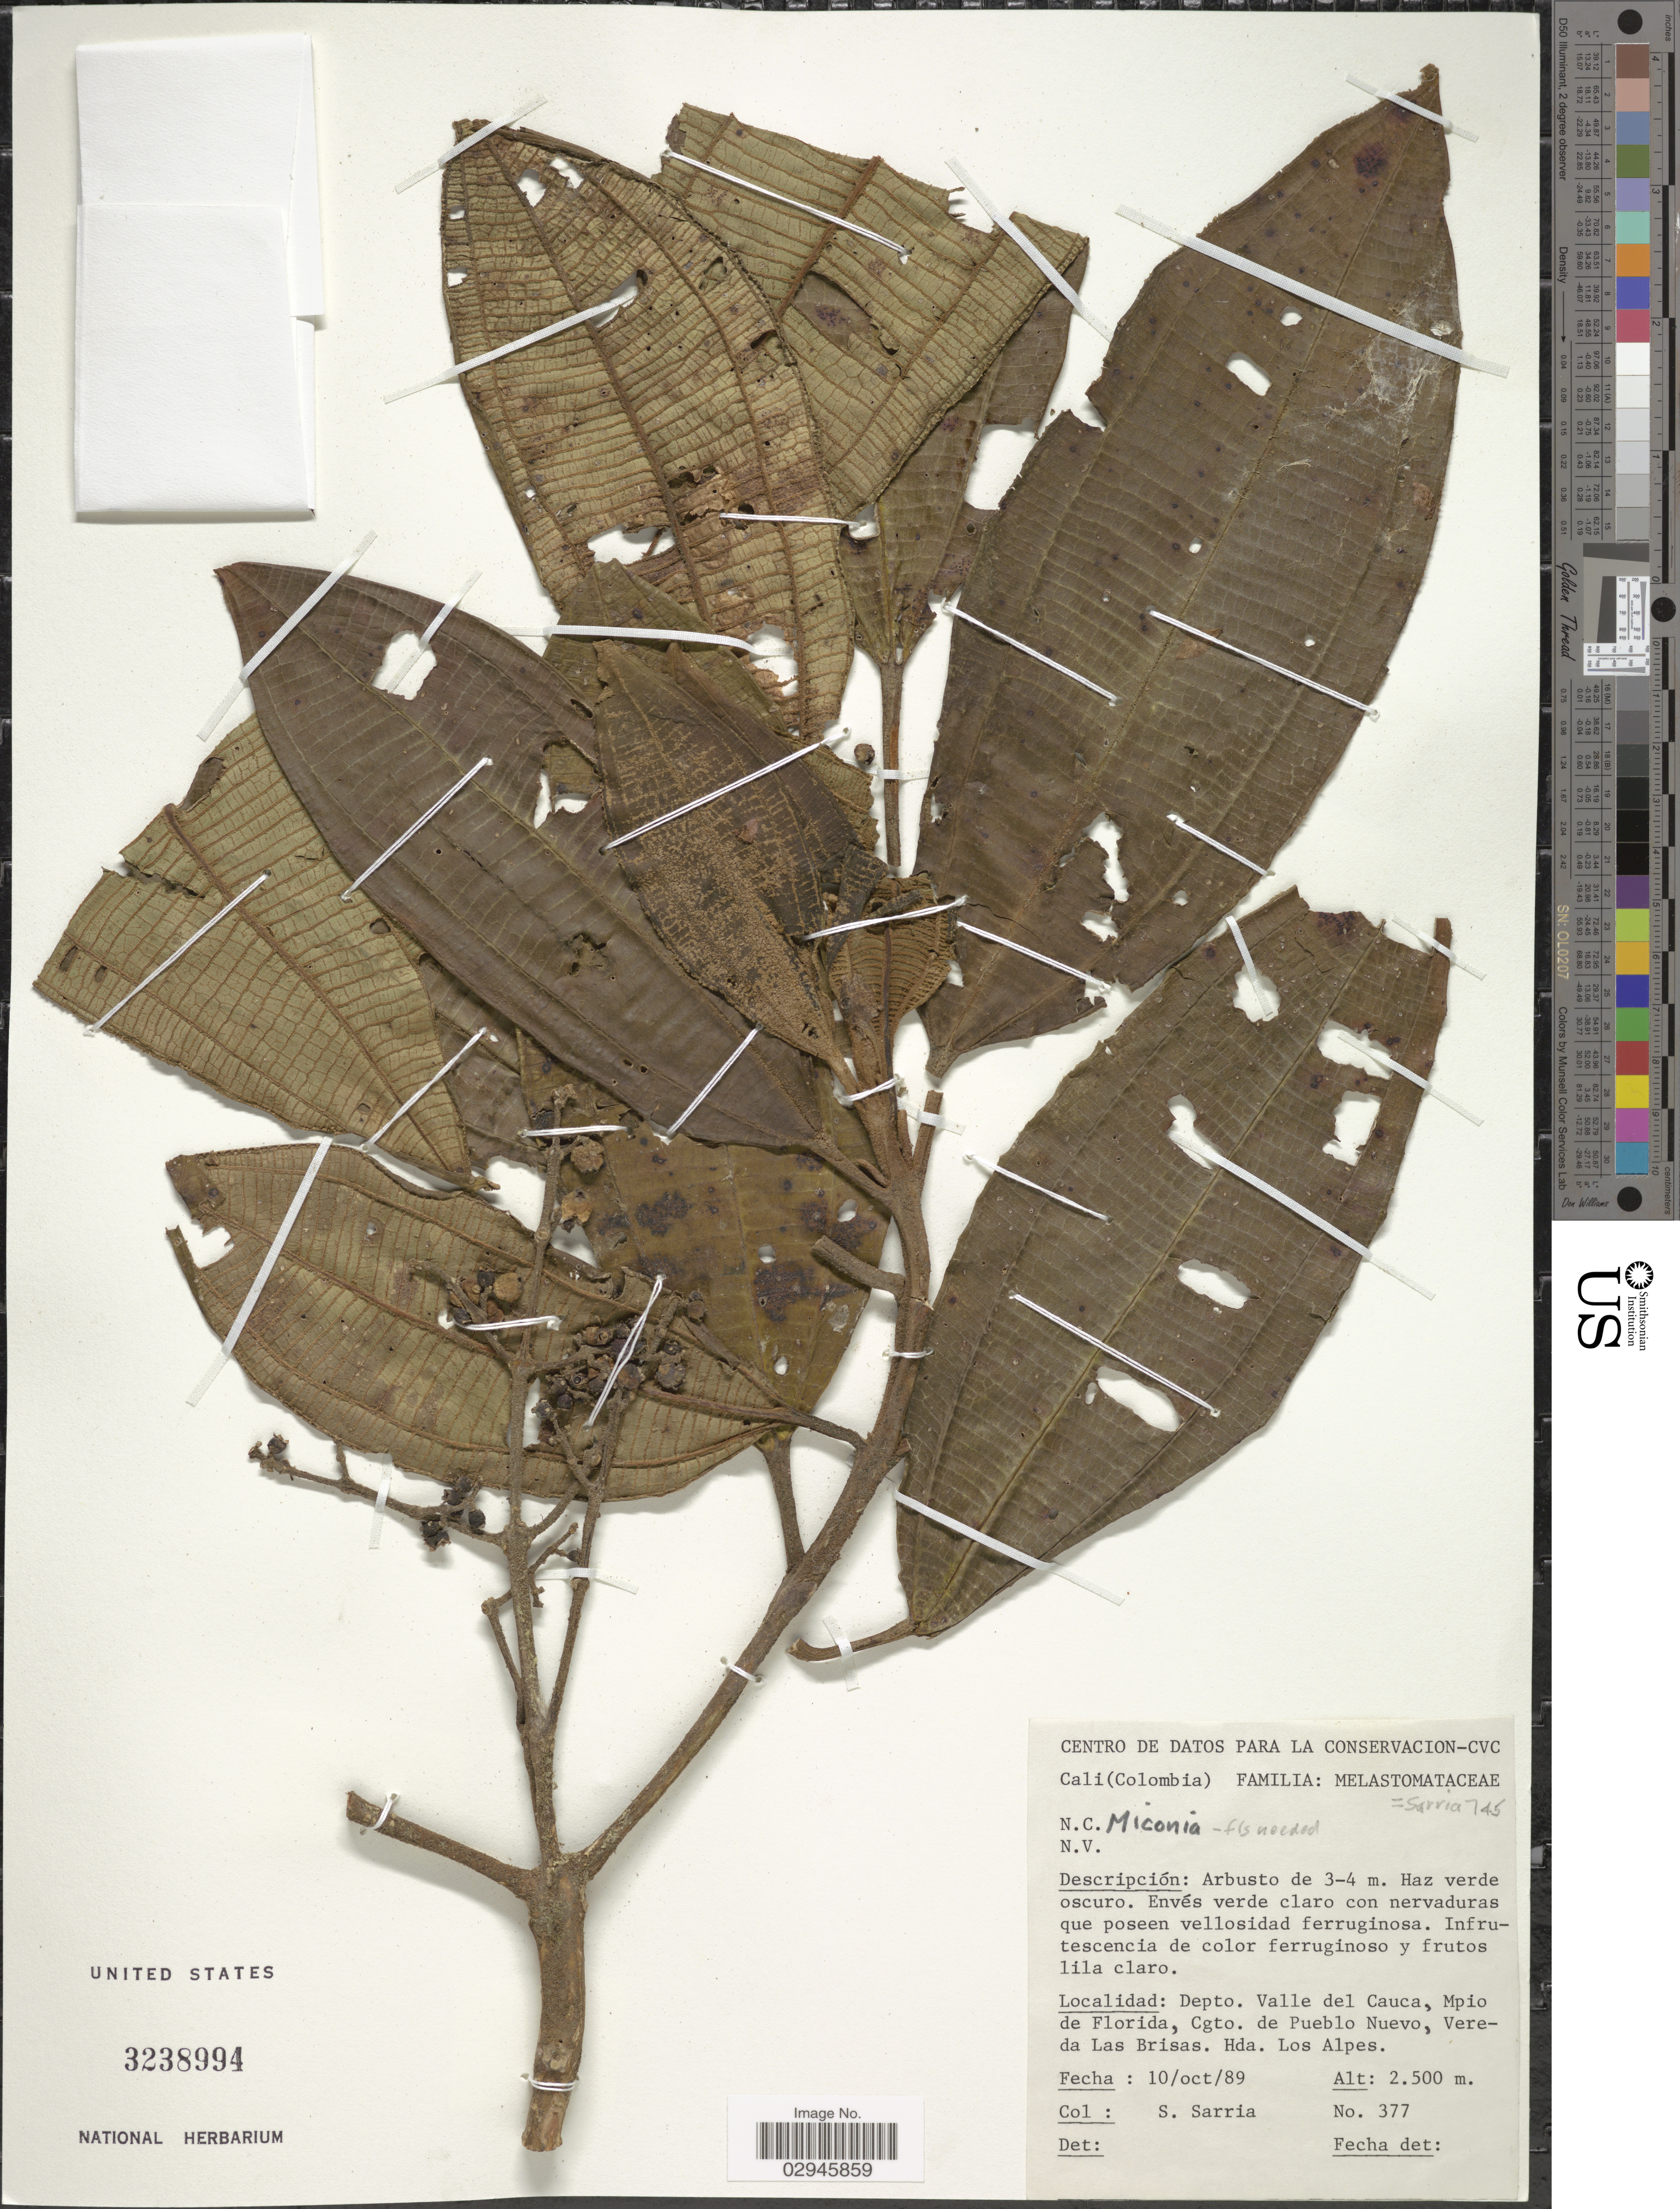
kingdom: Plantae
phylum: Tracheophyta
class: Magnoliopsida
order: Myrtales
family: Melastomataceae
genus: Miconia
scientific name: Miconia sp.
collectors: S. Sarria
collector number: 377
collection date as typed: Transcribed d/m/y: 10/10/89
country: Colombia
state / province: Valle del Cauca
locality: Depto. Valle del Cauca, Mpio de Florida, Cgto de Pueblo Nuevo, Vereda Las Brisas, Hda. Los Alpes.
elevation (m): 2500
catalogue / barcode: US 3238994